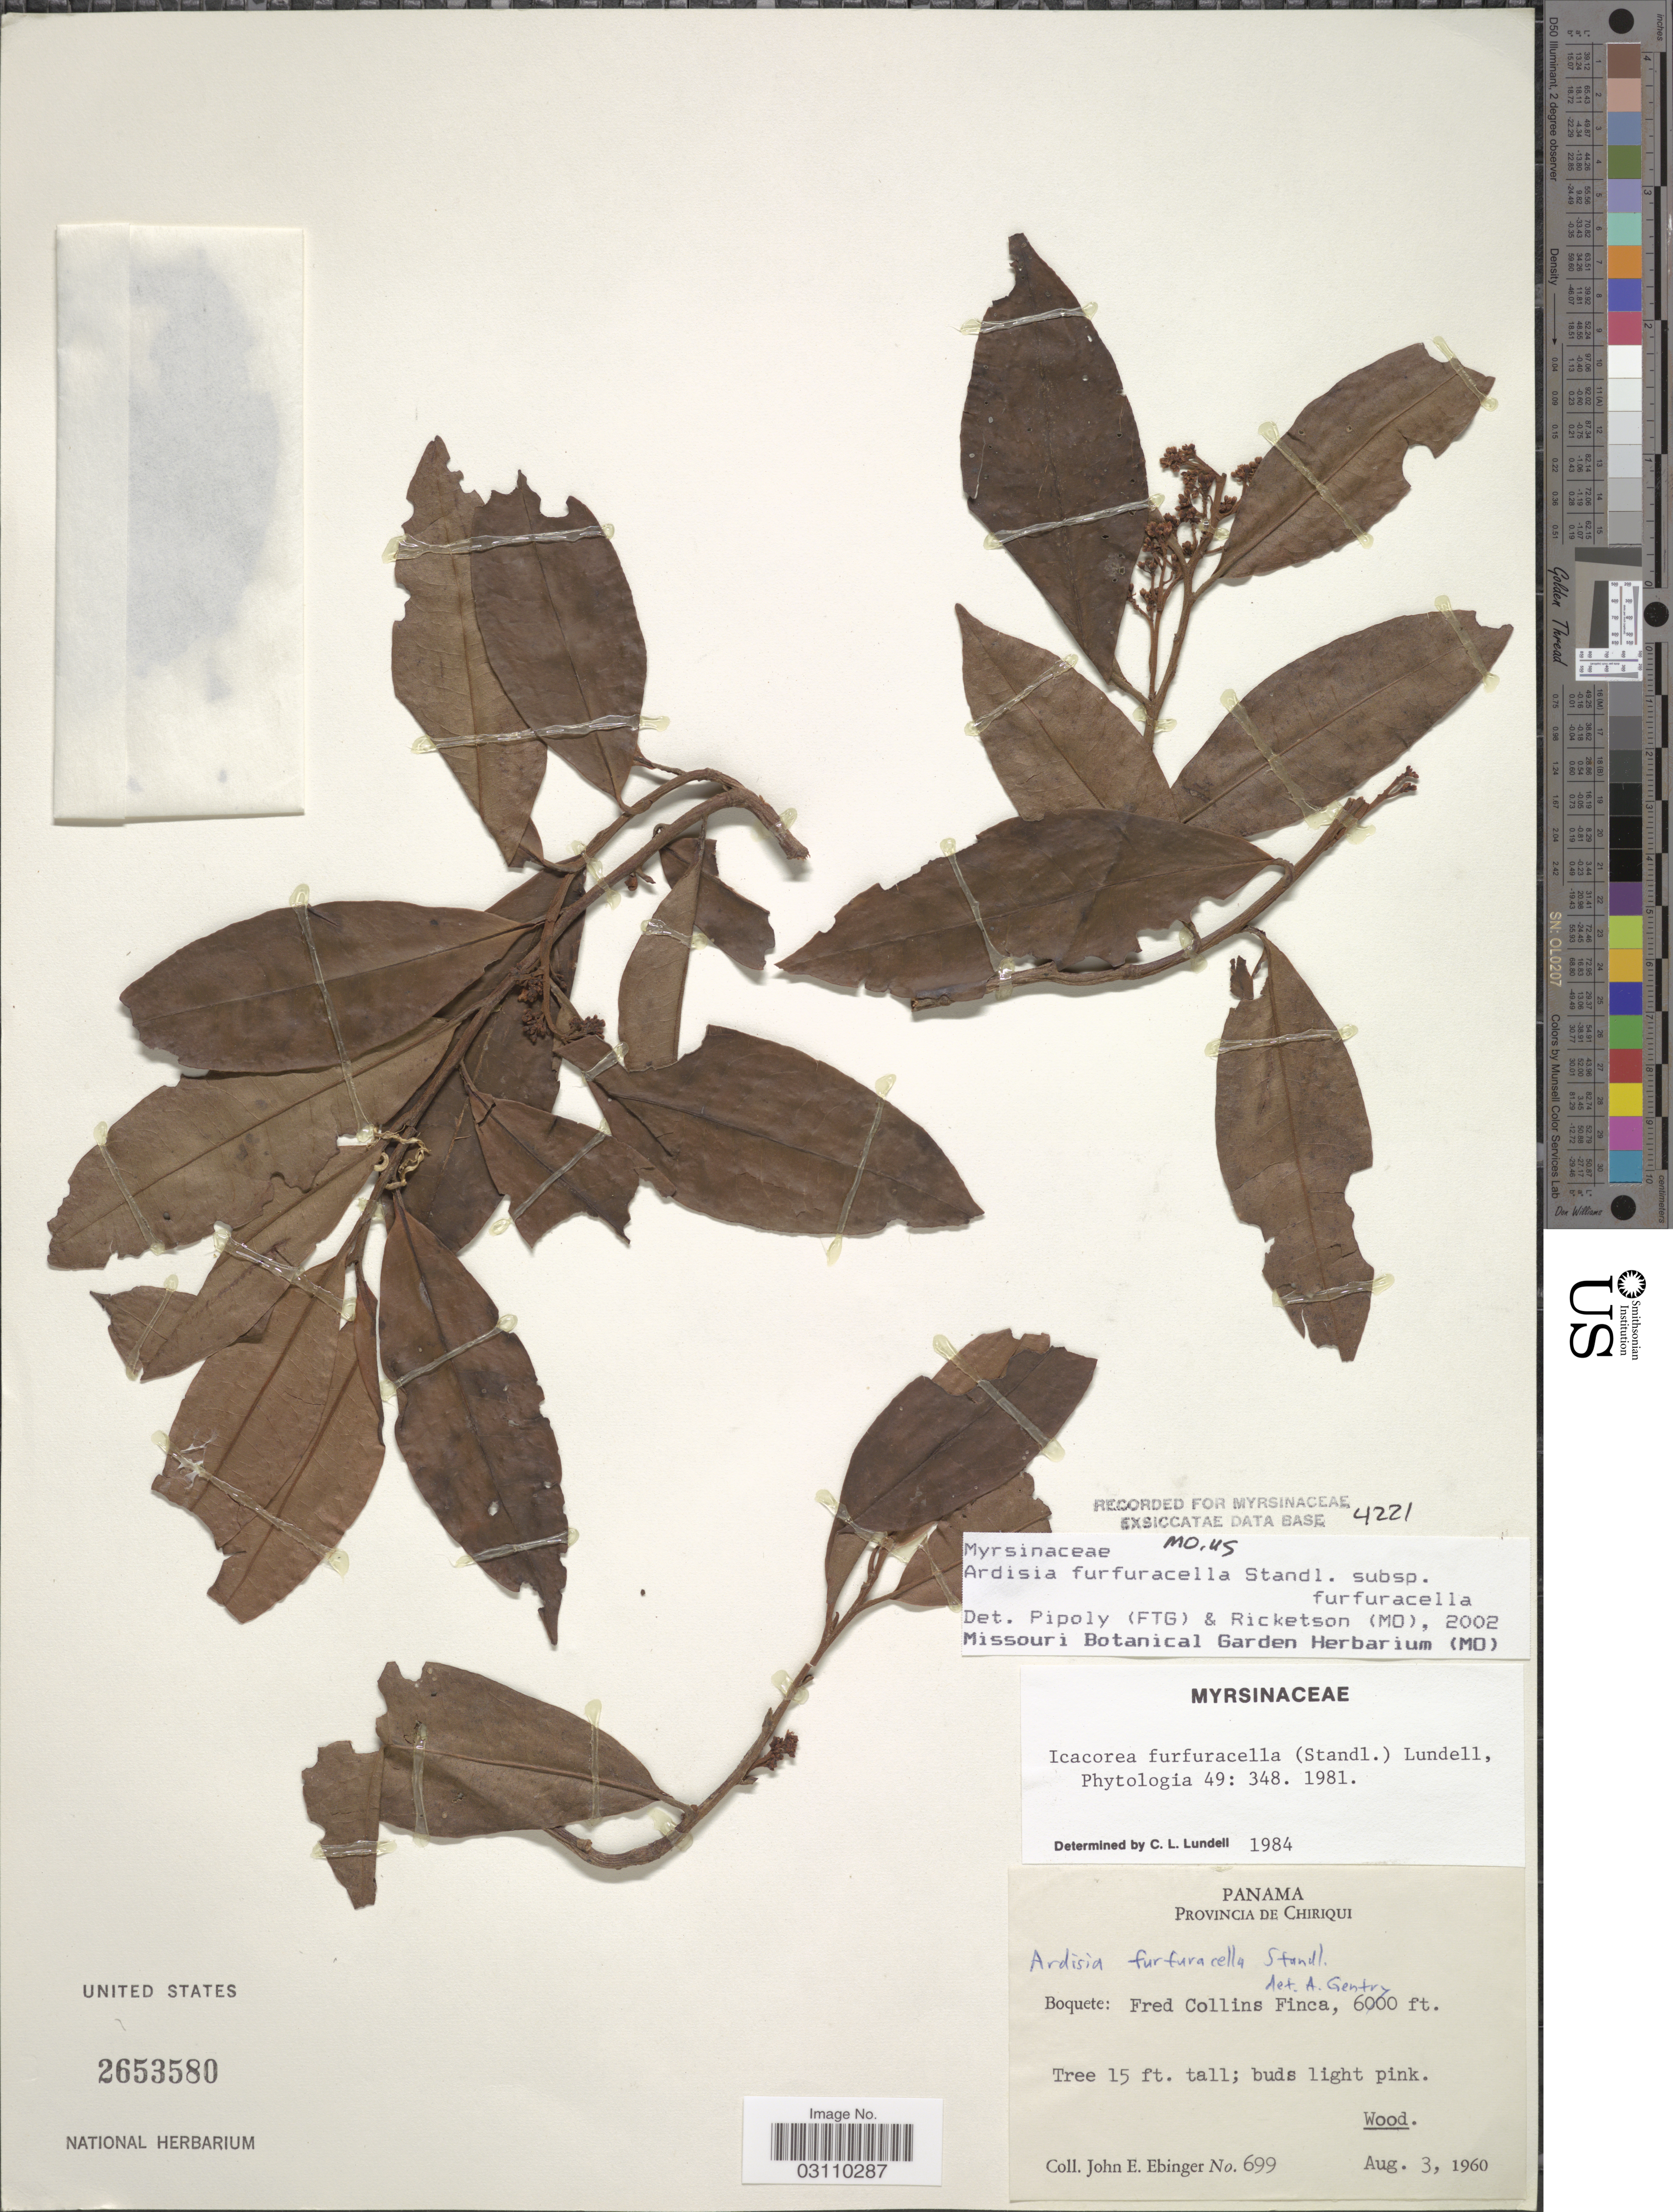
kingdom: Plantae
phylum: Tracheophyta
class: Magnoliopsida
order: Ericales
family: Primulaceae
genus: Ardisia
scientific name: Ardisia furfuracella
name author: Standl.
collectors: J. Ebinger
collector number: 699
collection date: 1960-08-03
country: Panama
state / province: Chiriqui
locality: Boquete: Fred Collins Finca.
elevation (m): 1829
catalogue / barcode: US 2653580